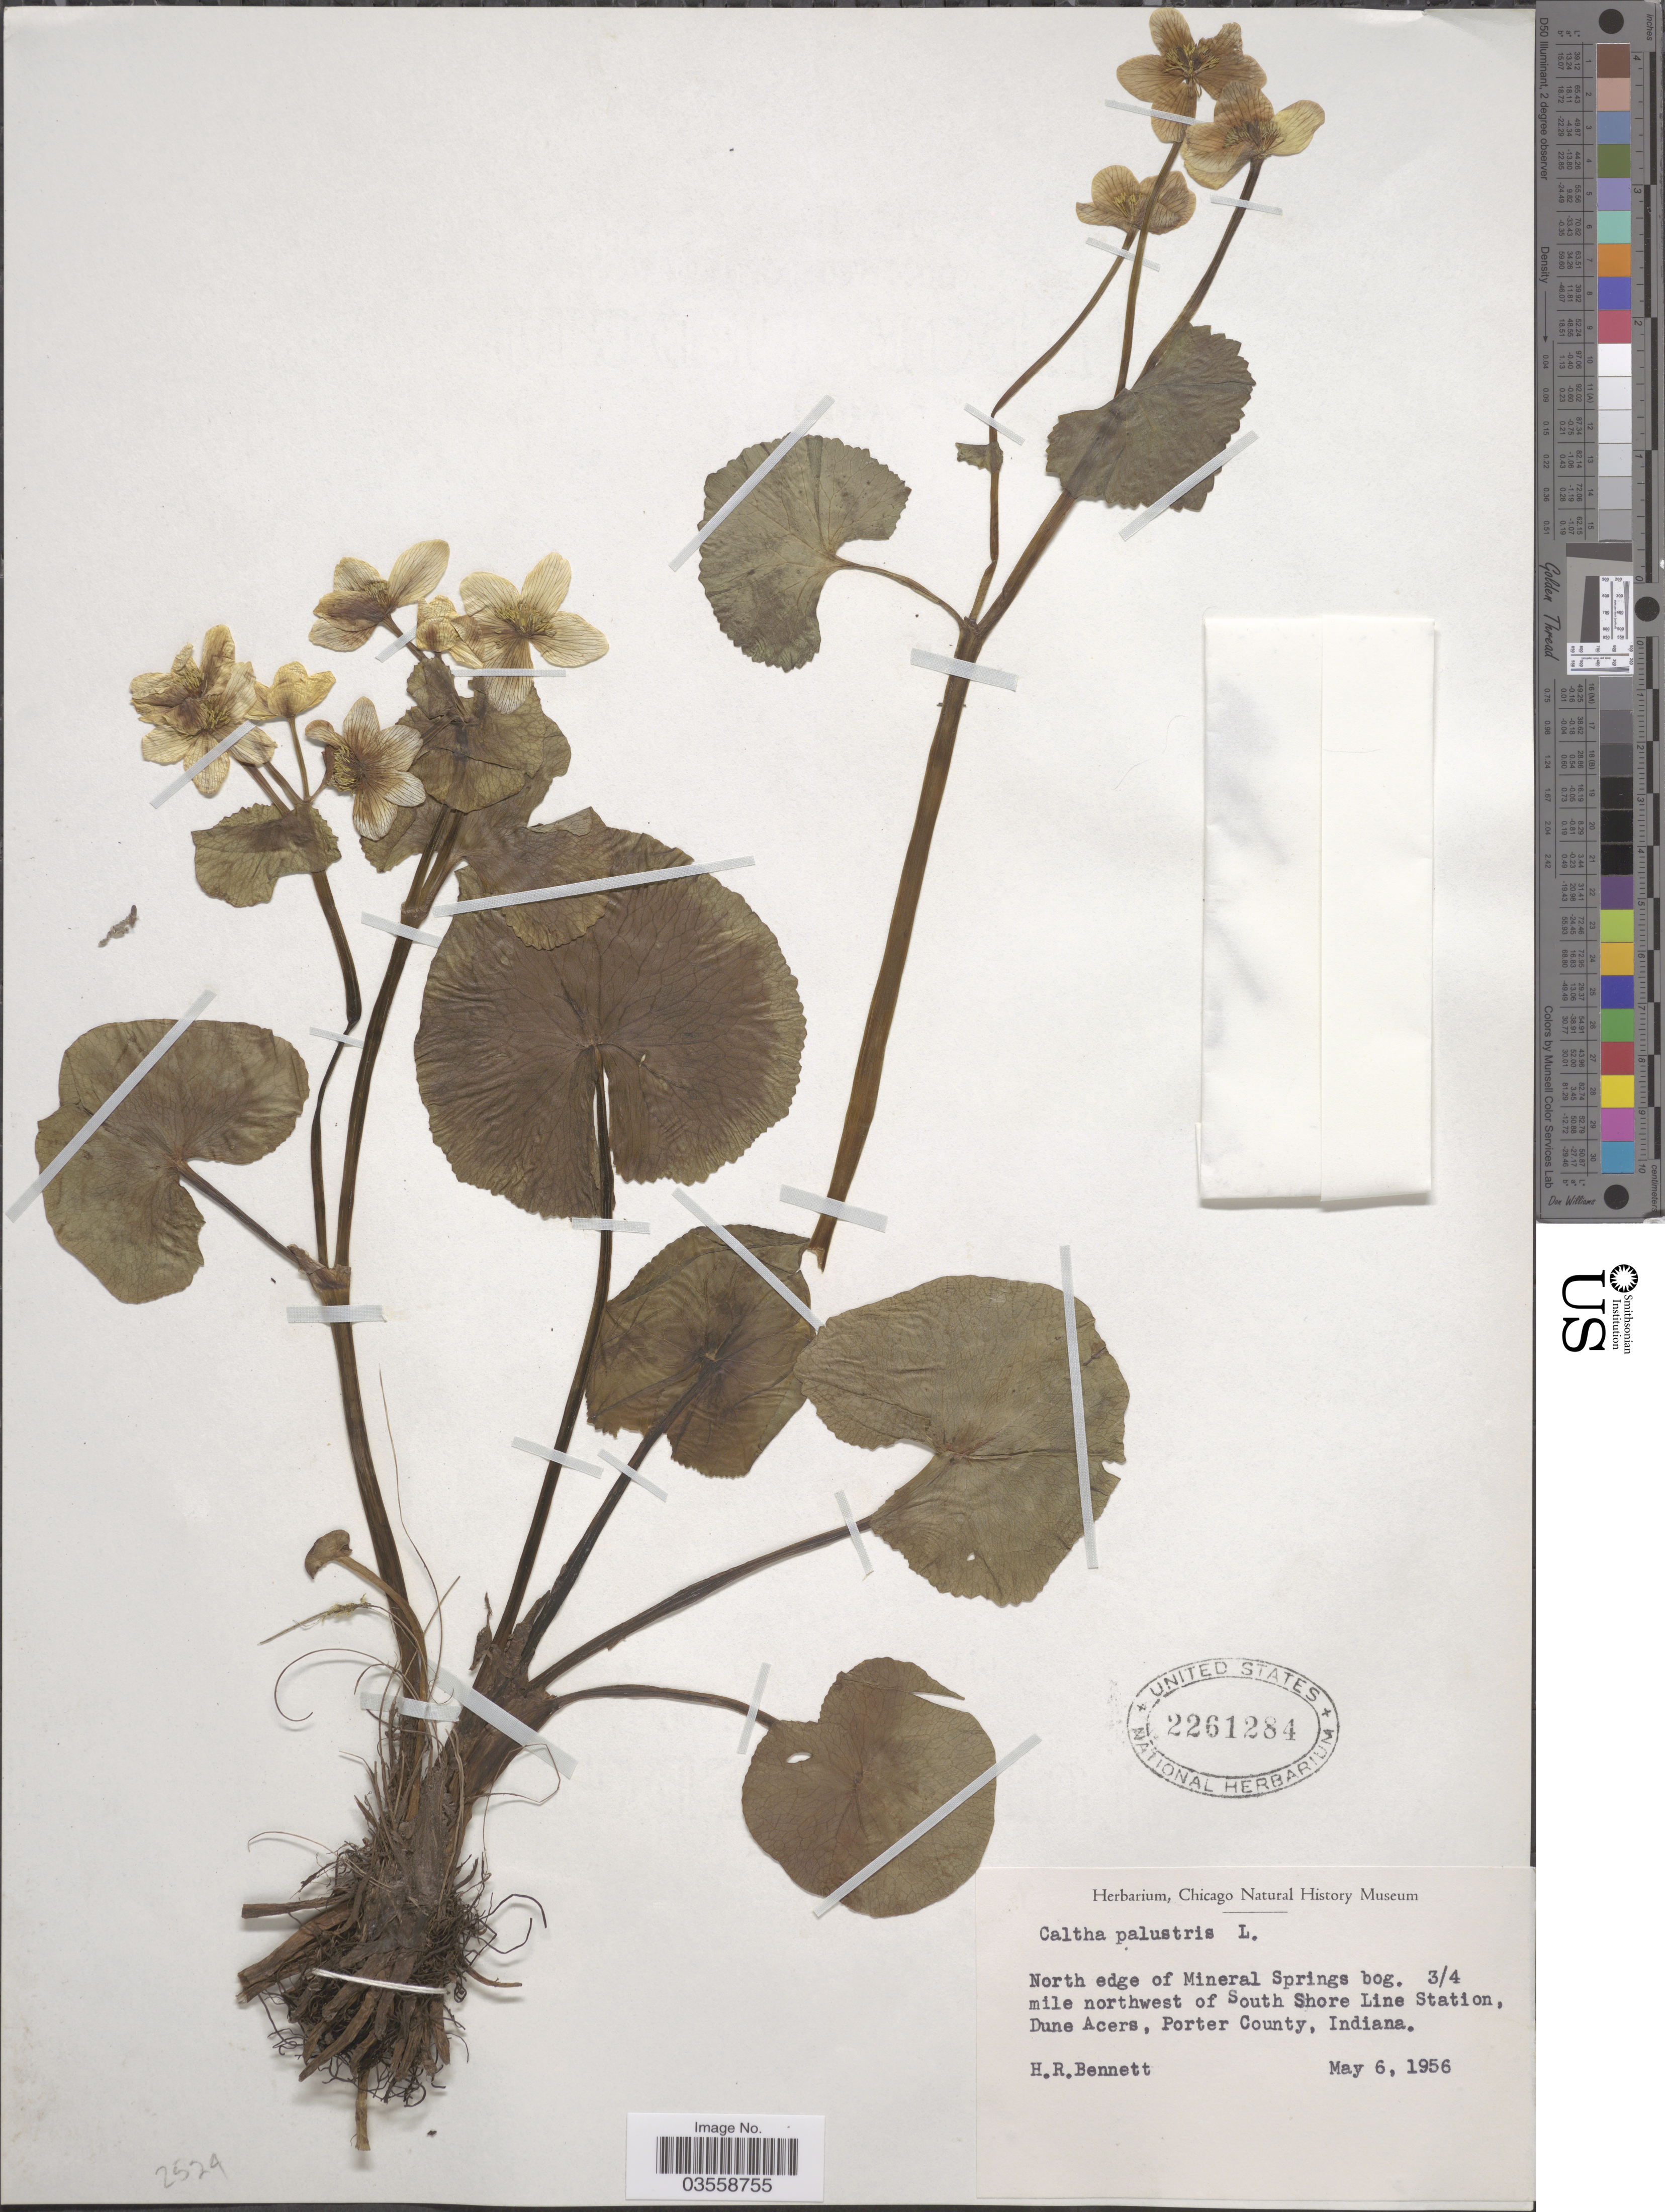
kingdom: Plantae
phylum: Tracheophyta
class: Magnoliopsida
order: Ranunculales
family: Ranunculaceae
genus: Caltha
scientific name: Caltha palustris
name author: L.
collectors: H. R. Bennett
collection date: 1956-05-06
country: United States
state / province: Indiana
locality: North edge of Mineral Springs bog. 3/4 mile northwest of South Shore Line Station, Dune Acers, Porter County.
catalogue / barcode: US 2261284